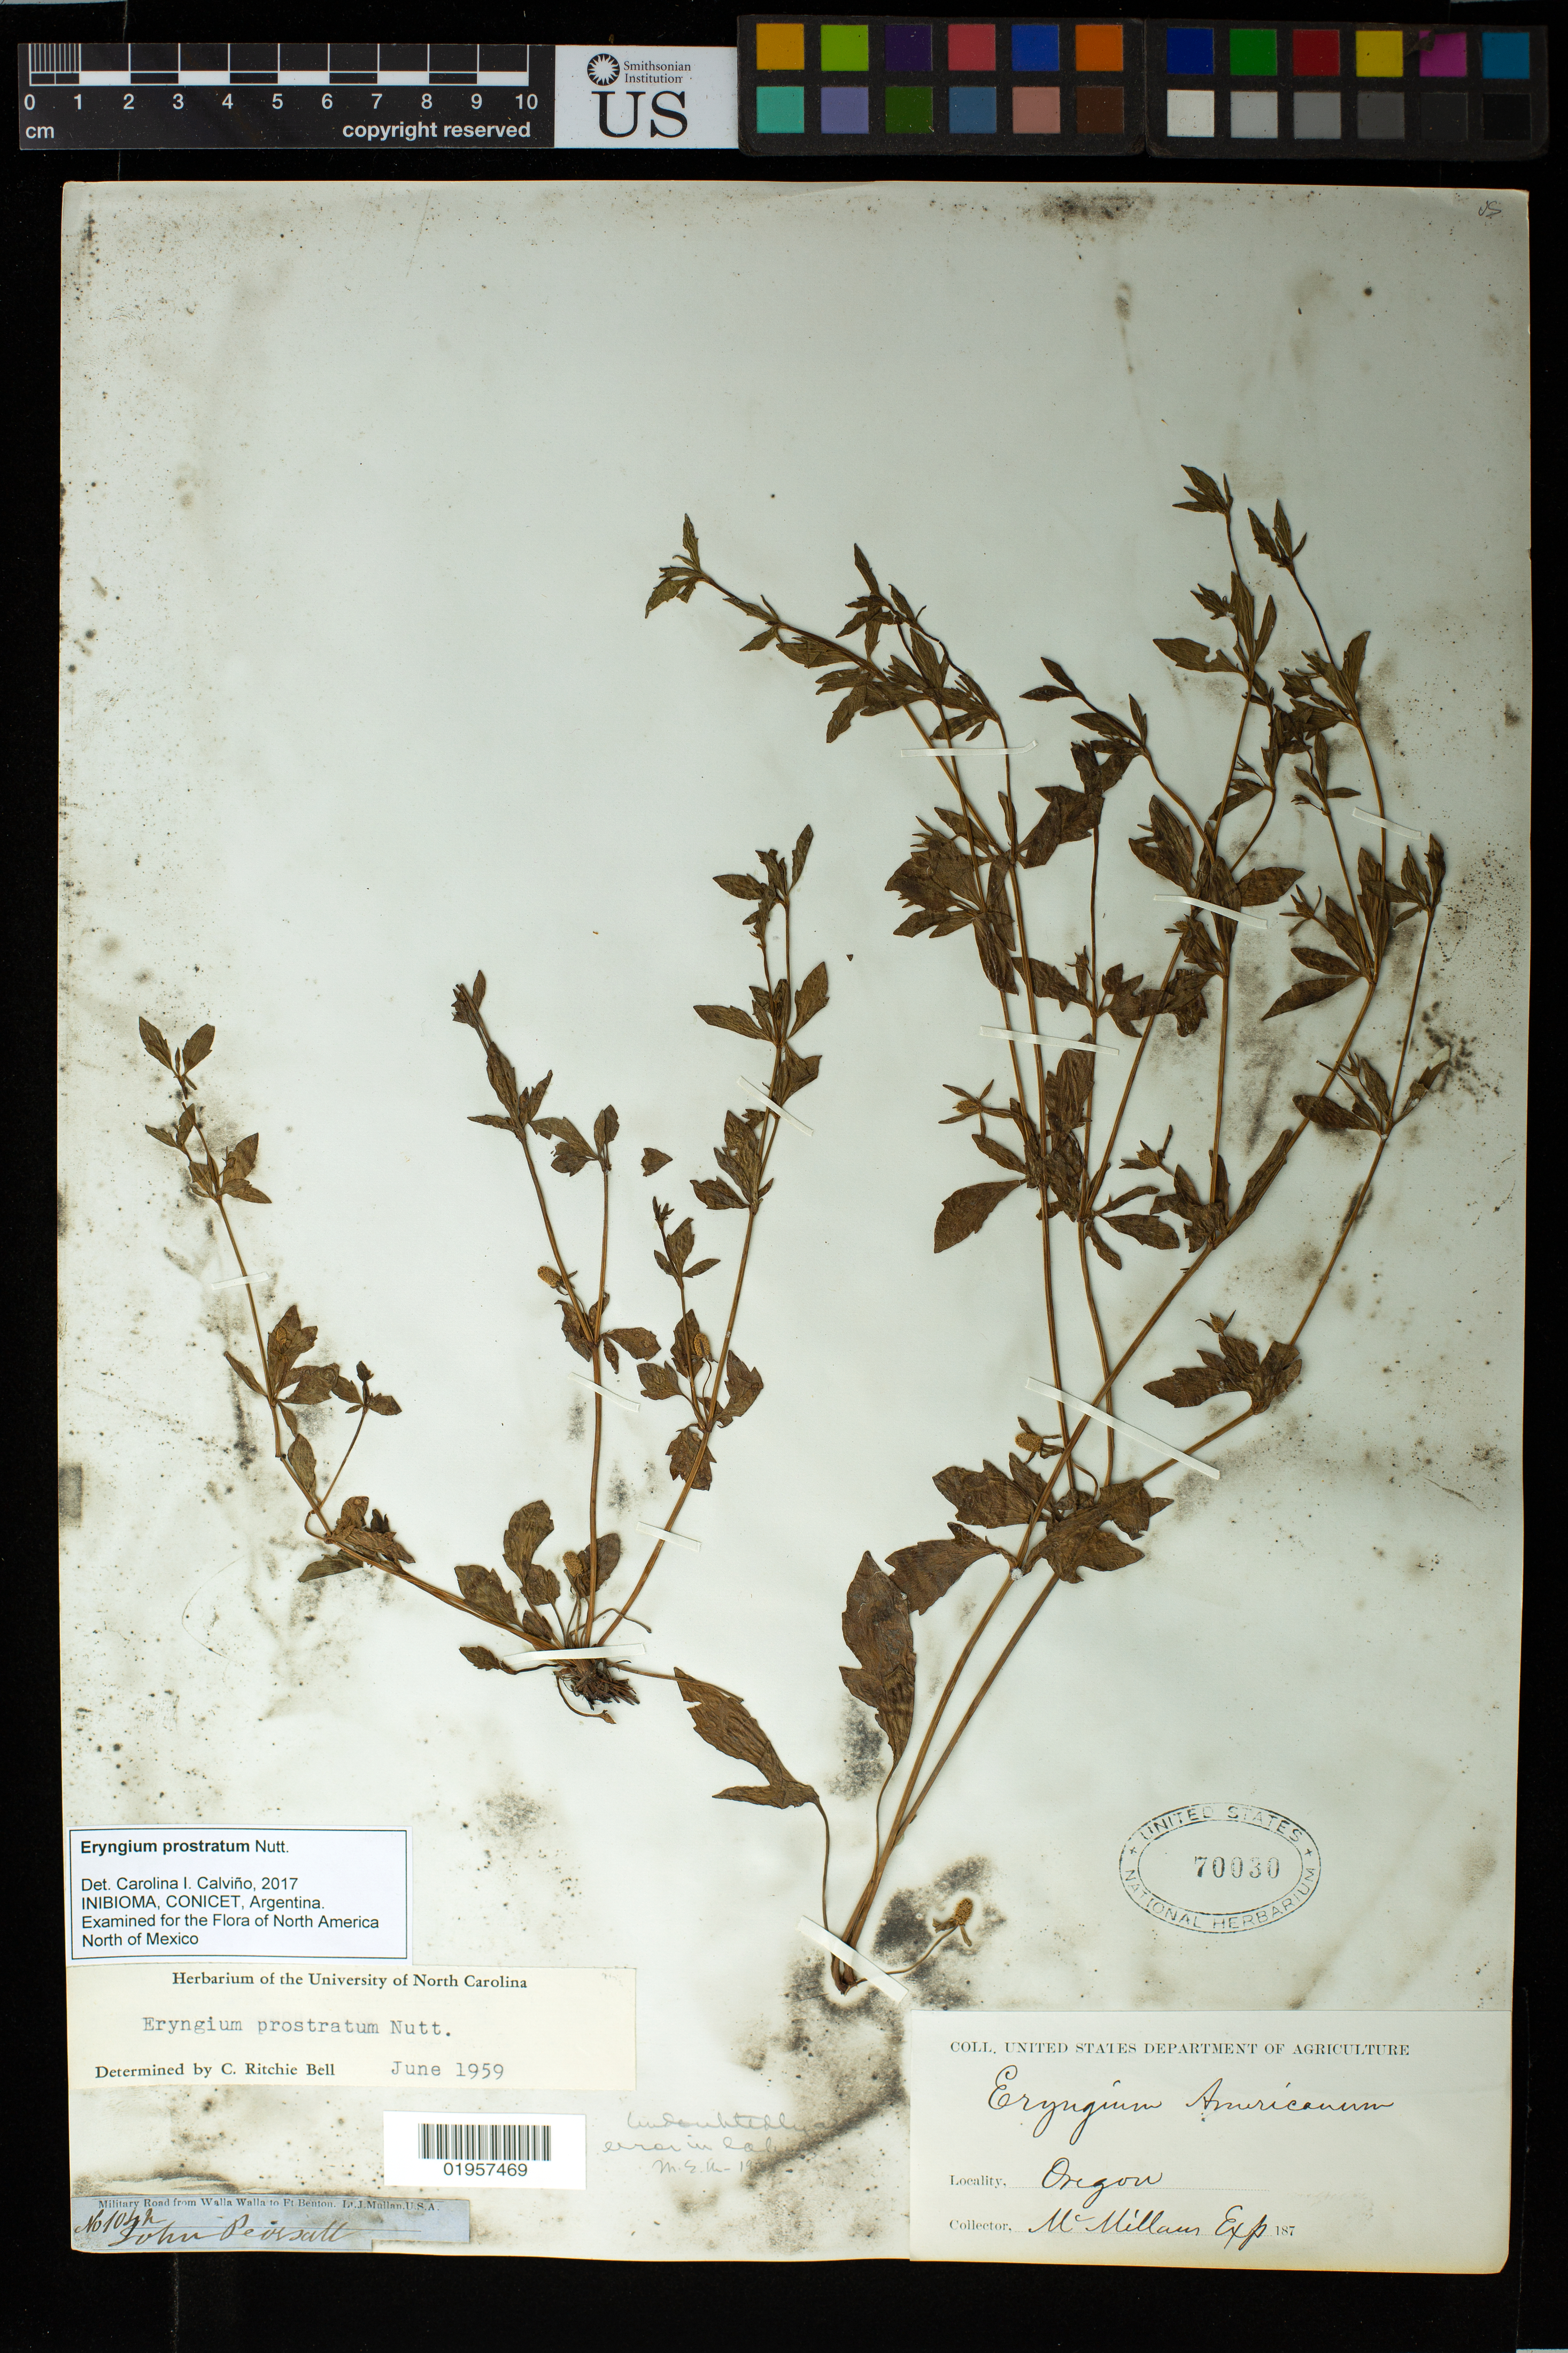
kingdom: Plantae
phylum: Tracheophyta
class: Magnoliopsida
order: Apiales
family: Apiaceae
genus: Eryngium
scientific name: Eryngium prostratum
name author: Nutt. ex DC.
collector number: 104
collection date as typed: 187-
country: United States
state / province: Oregon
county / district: Benton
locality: Millitary Road from Walla Walla to Ft. Benton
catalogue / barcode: US 70030